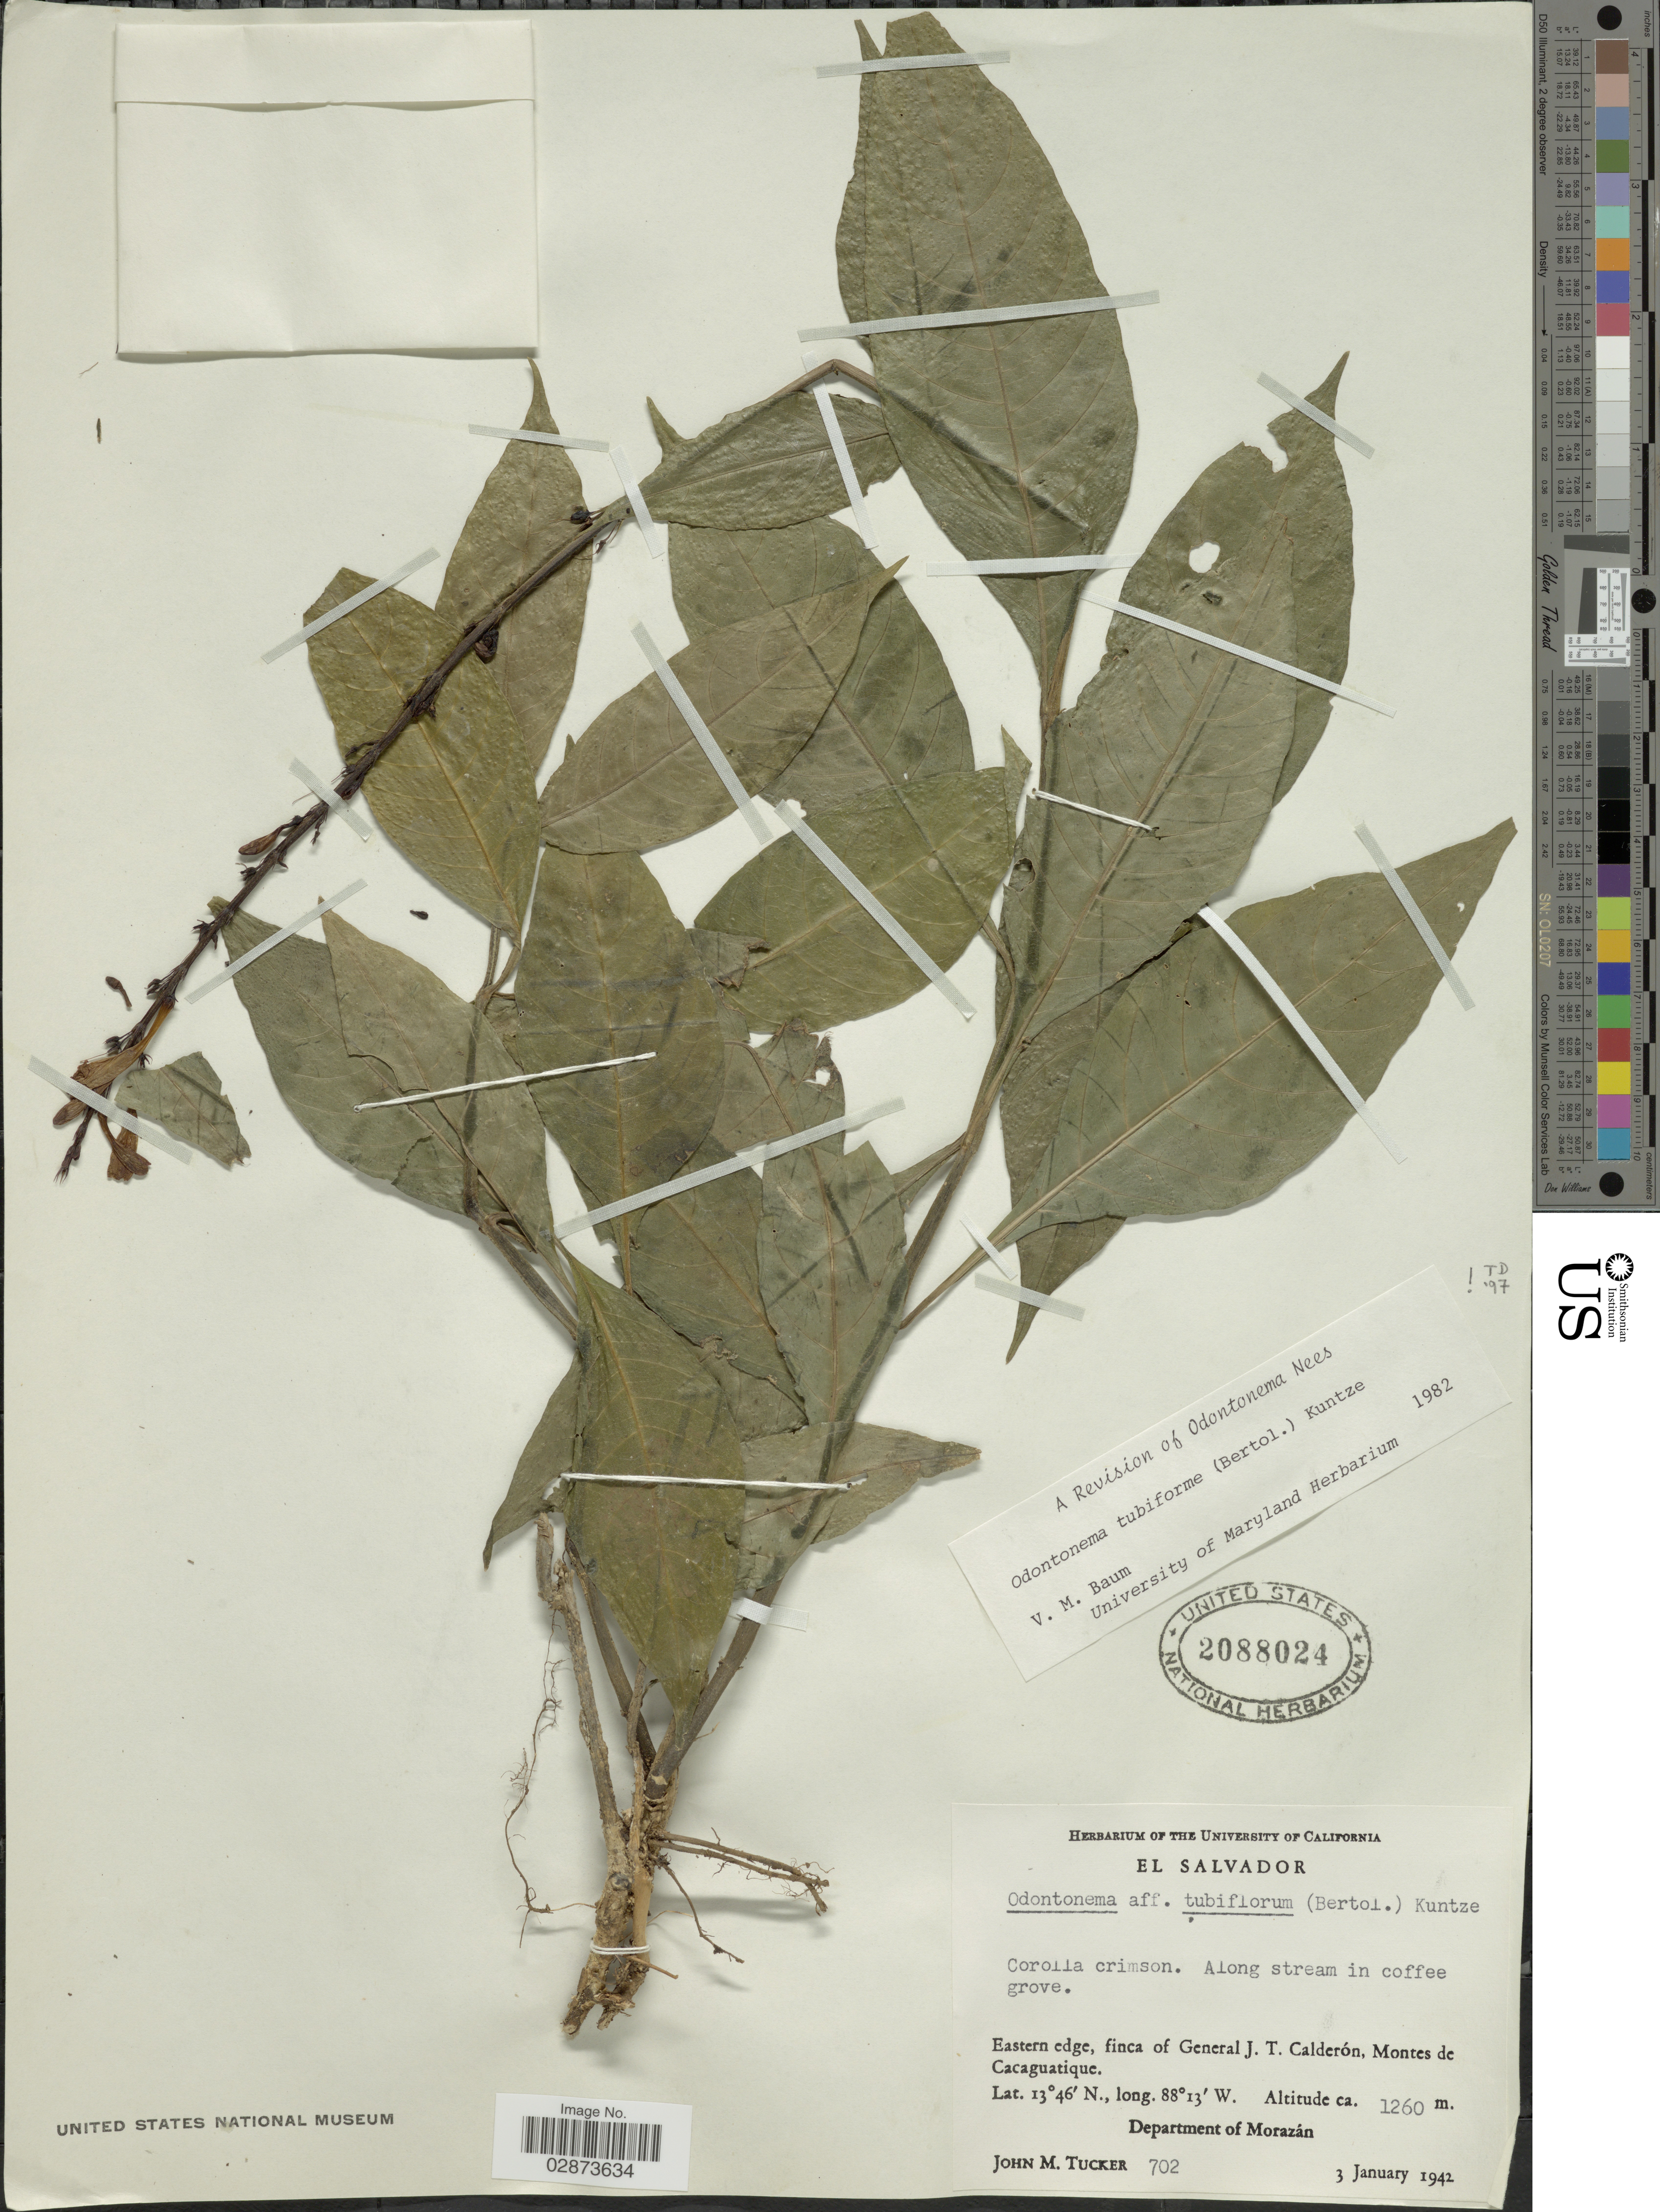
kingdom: Plantae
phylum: Tracheophyta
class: Magnoliopsida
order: Lamiales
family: Acanthaceae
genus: Odontonema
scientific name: Odontonema tubaeforme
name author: (Bertol.) Kuntze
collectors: J. M. Tucker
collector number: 702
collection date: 1942-01-03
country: El Salvador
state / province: Morazan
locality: Eastern edge, finca of General J.T. Calderón, Montes de Cacaguatique. Department of Morazán.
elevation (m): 1260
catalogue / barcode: US 2088024